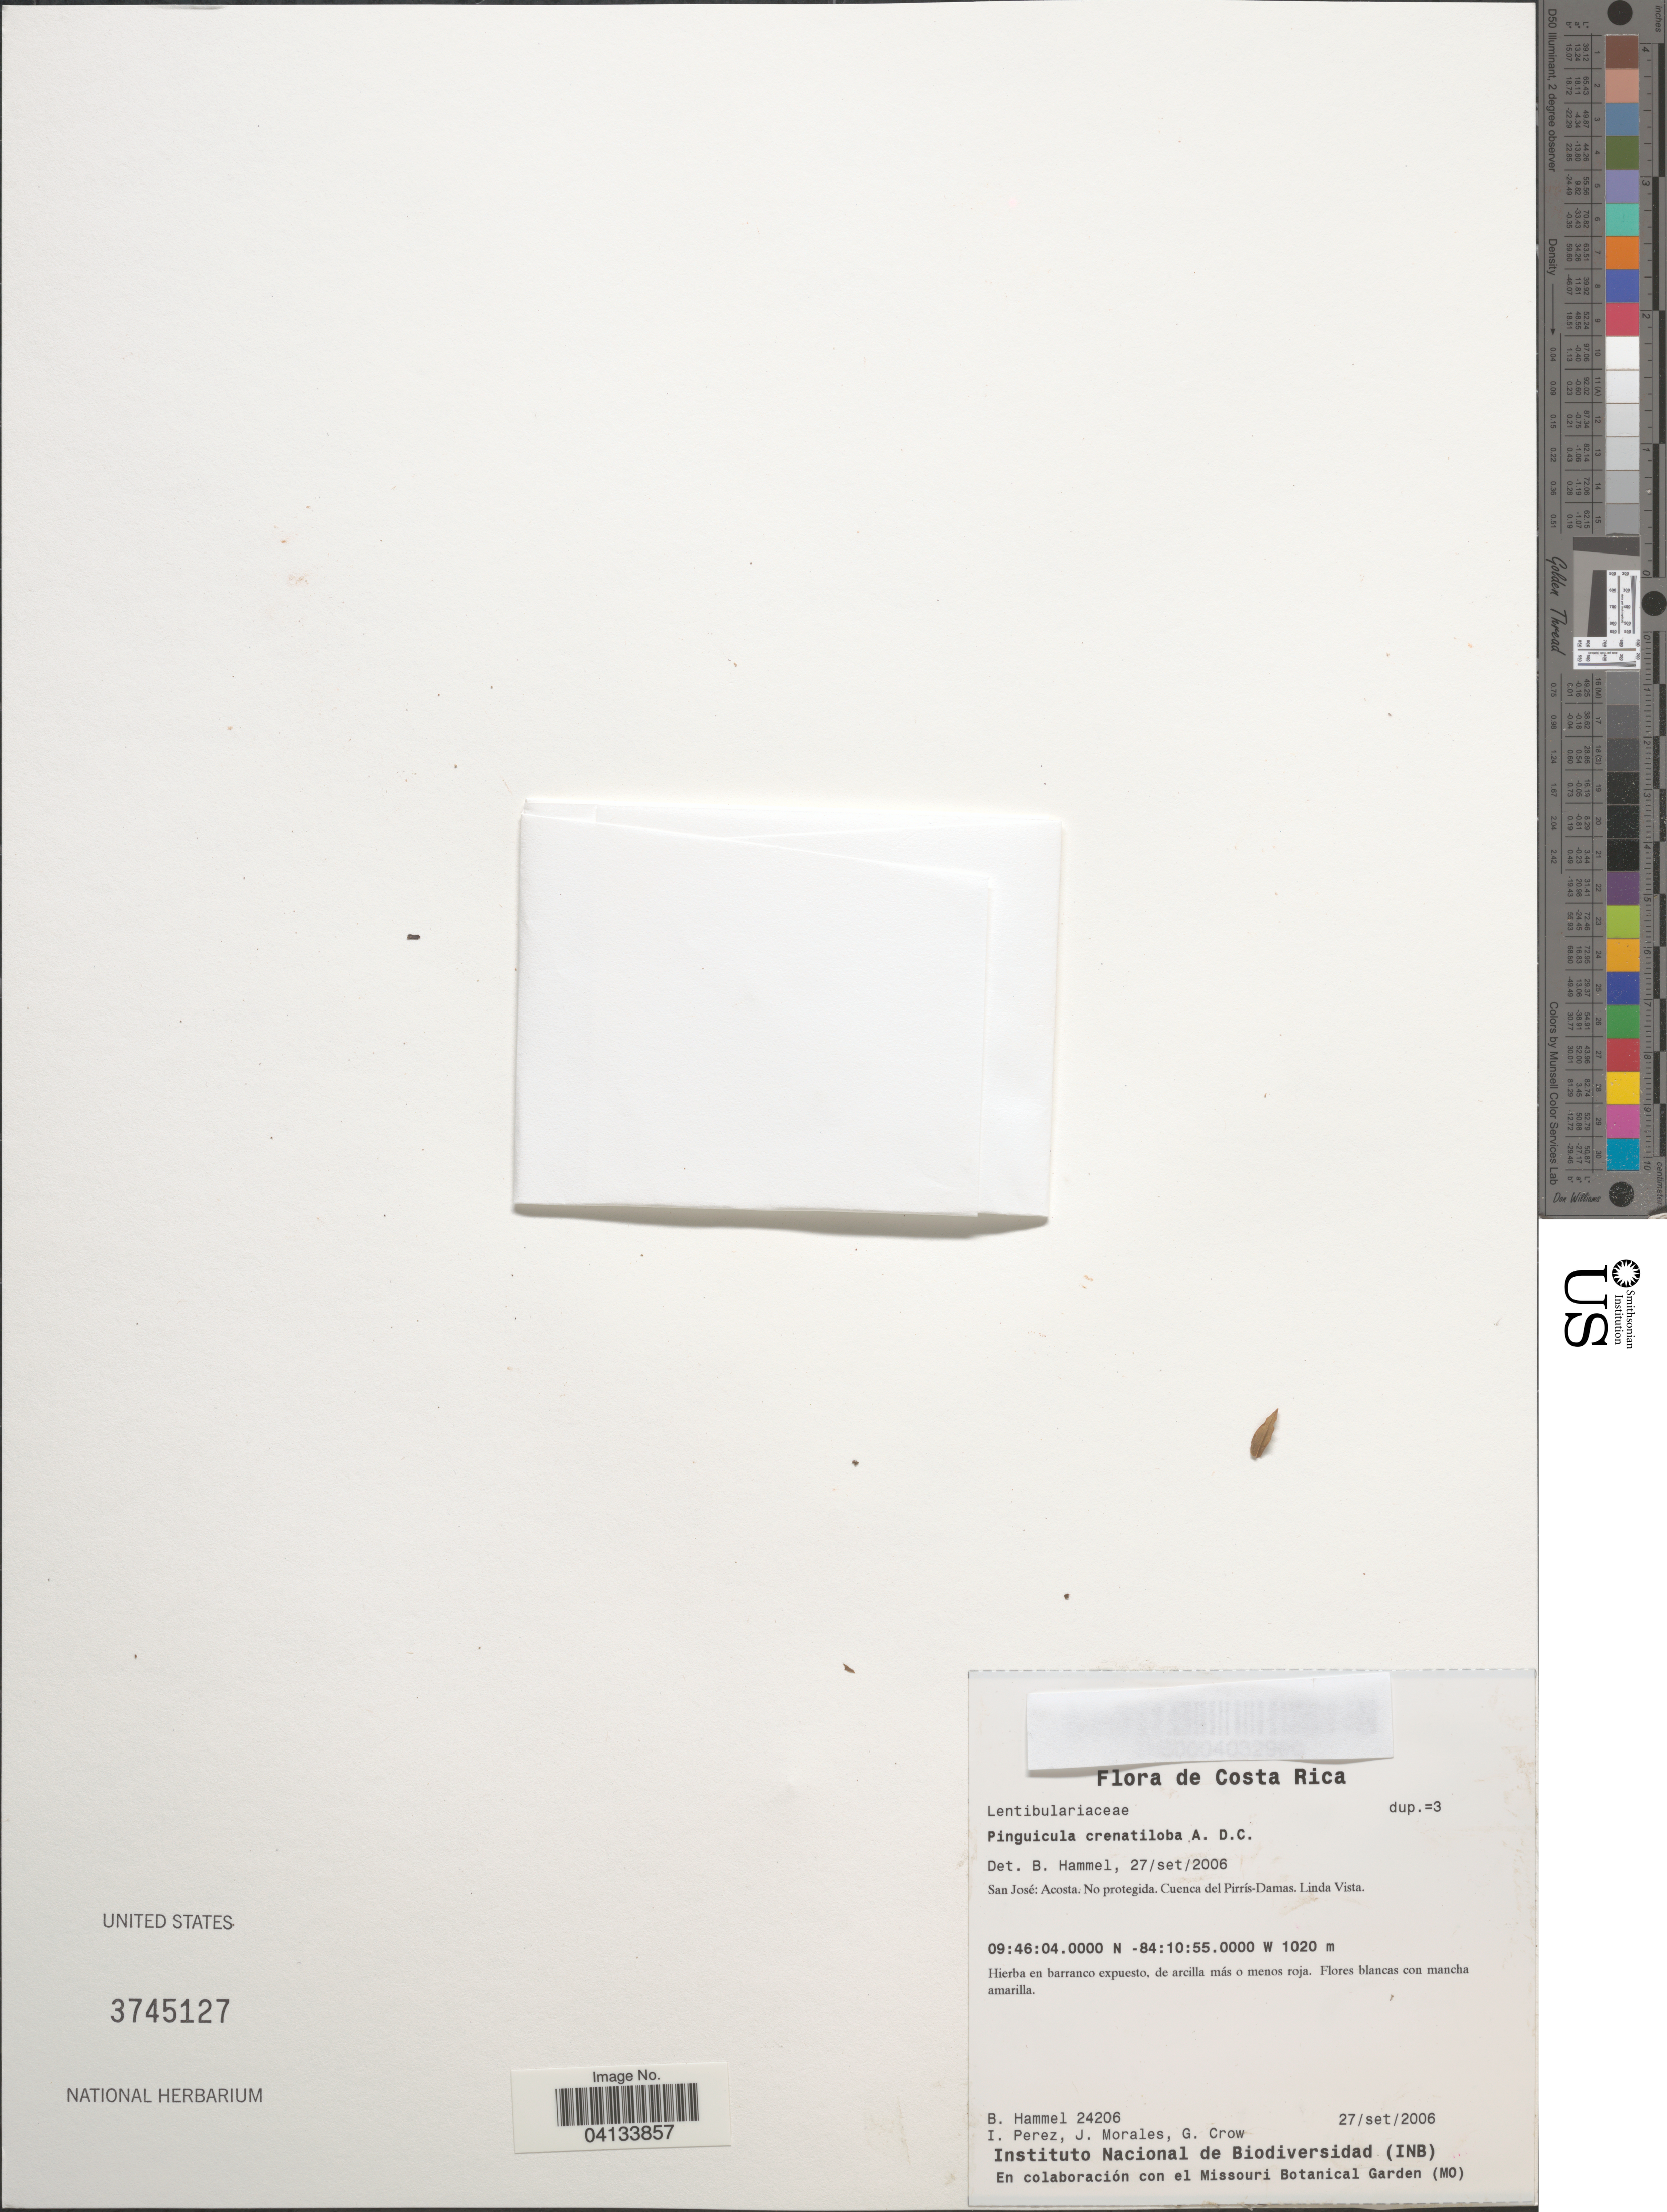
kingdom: Plantae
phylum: Tracheophyta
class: Magnoliopsida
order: Lamiales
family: Lentibulariaceae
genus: Pinguicula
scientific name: Pinguicula crenatiloba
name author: A. DC.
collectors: B. Hammel, I. Pérez, J. Morales & G. Crow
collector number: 24206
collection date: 2006-09-27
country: Costa Rica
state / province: San José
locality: Acosta. No protegida. Cuenca del Pirrís-Damas. Linda Vista.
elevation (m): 1020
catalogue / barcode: US 3745127